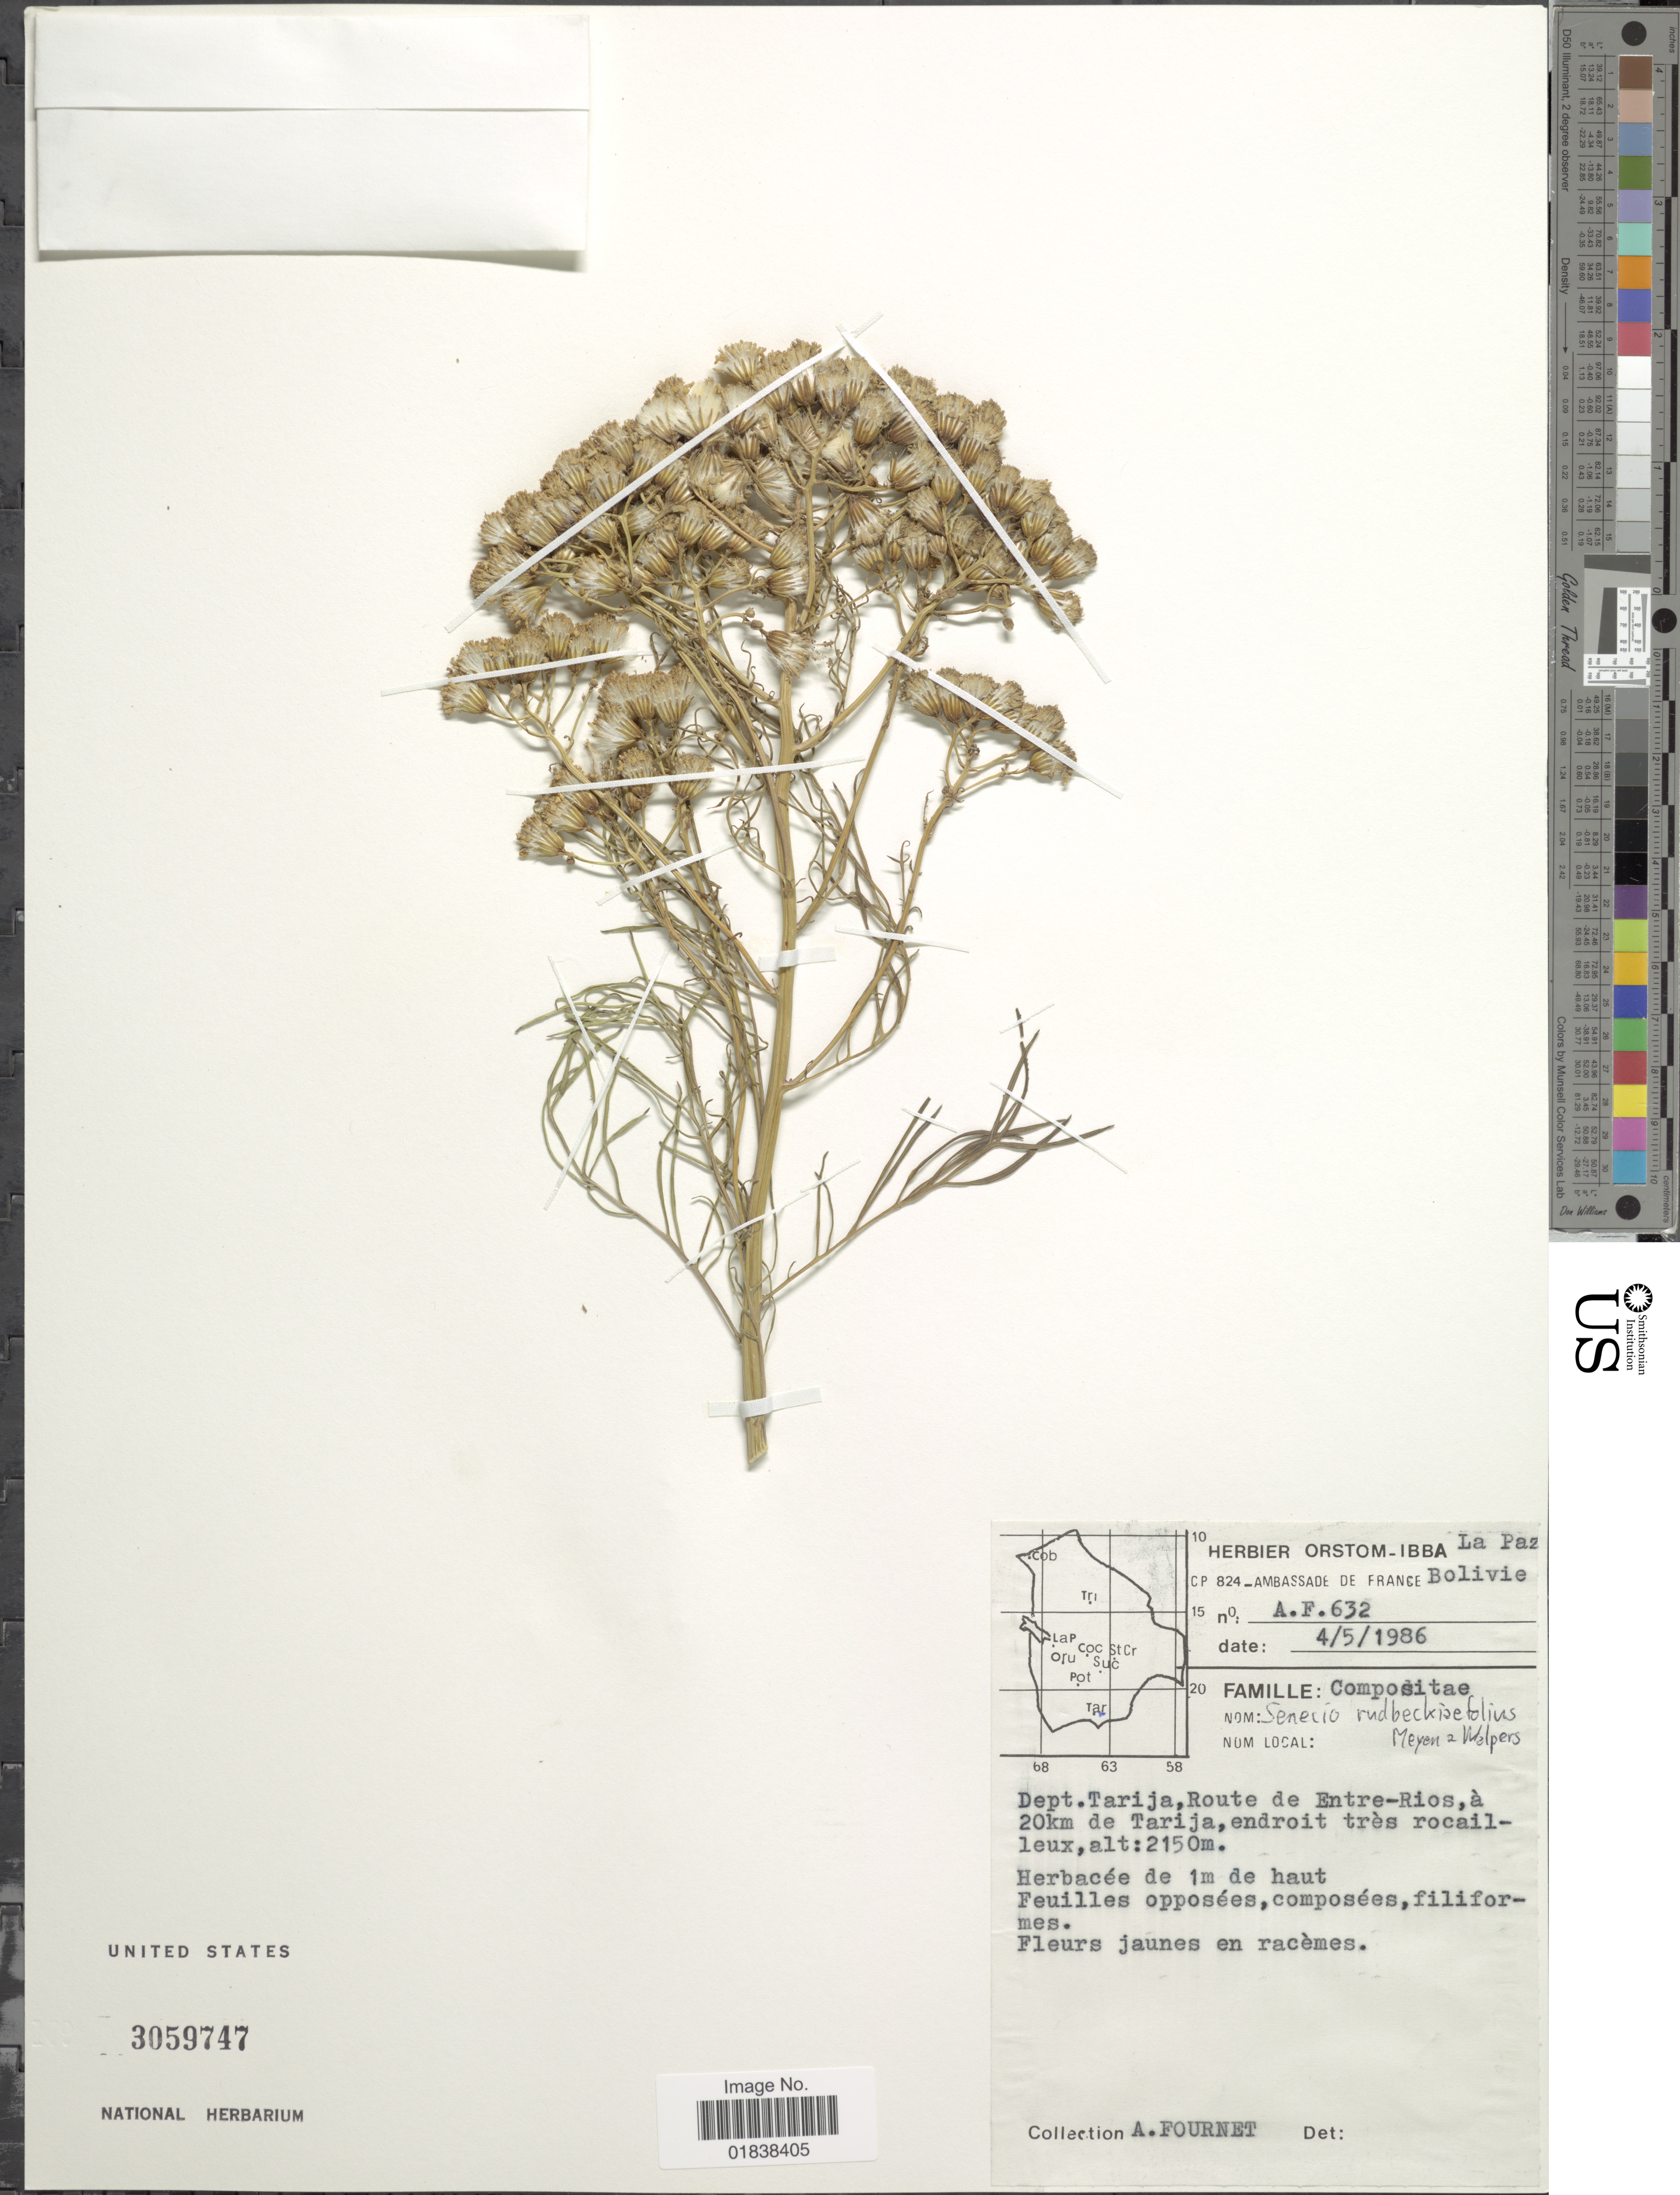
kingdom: Plantae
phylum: Tracheophyta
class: Magnoliopsida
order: Asterales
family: Asteraceae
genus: Senecio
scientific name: Senecio rudbeckiifolius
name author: Meyen & Walp.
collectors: A. Fournet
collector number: AF632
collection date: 1986-05-04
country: Bolivia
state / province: Tarija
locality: Route de Entre-Rios, a 20 km de Tarija, endroit tres rocailleux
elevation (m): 2150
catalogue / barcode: US 3059747